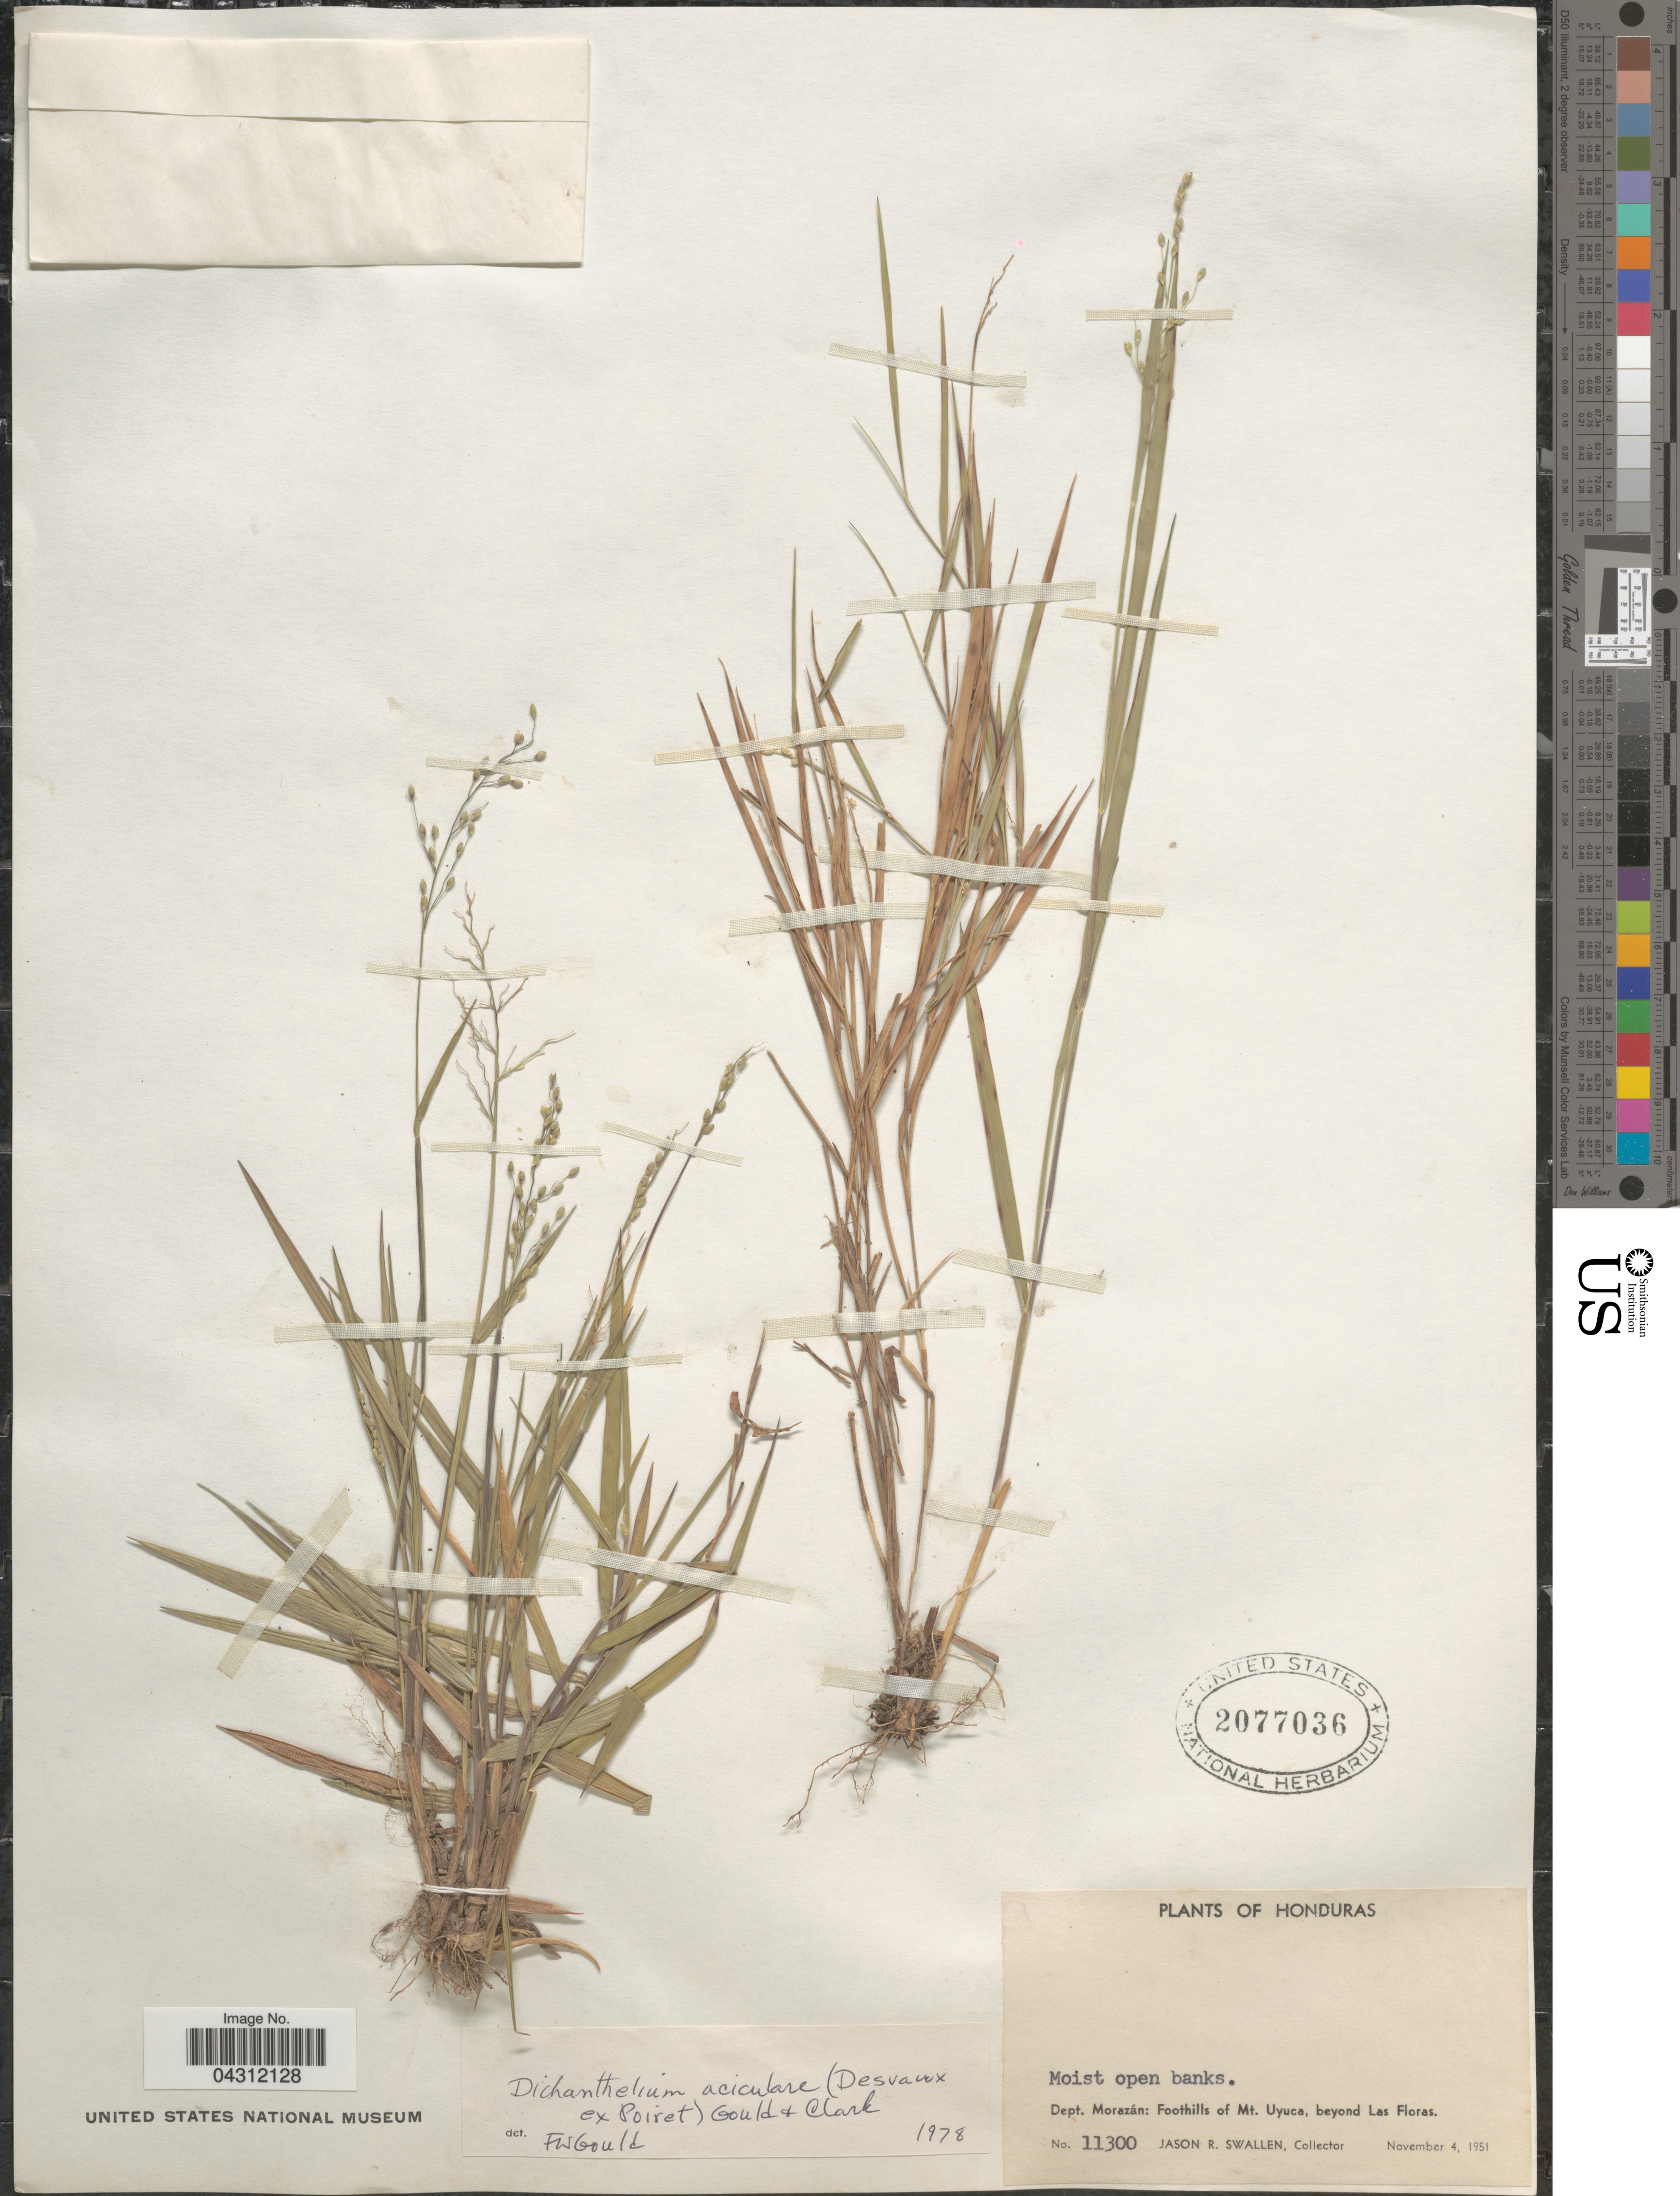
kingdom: Plantae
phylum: Tracheophyta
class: Liliopsida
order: Poales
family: Poaceae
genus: Dichanthelium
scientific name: Dichanthelium aciculare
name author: (Desv. ex Poir.) Gould & C.A. Clark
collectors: J. R. Swallen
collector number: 11300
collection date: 1951-11-04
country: Honduras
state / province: Fco. Morazán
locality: Dept. Morazán: Foothills of Mt. uyuca, beyond Las Floras.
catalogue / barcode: US 2077036